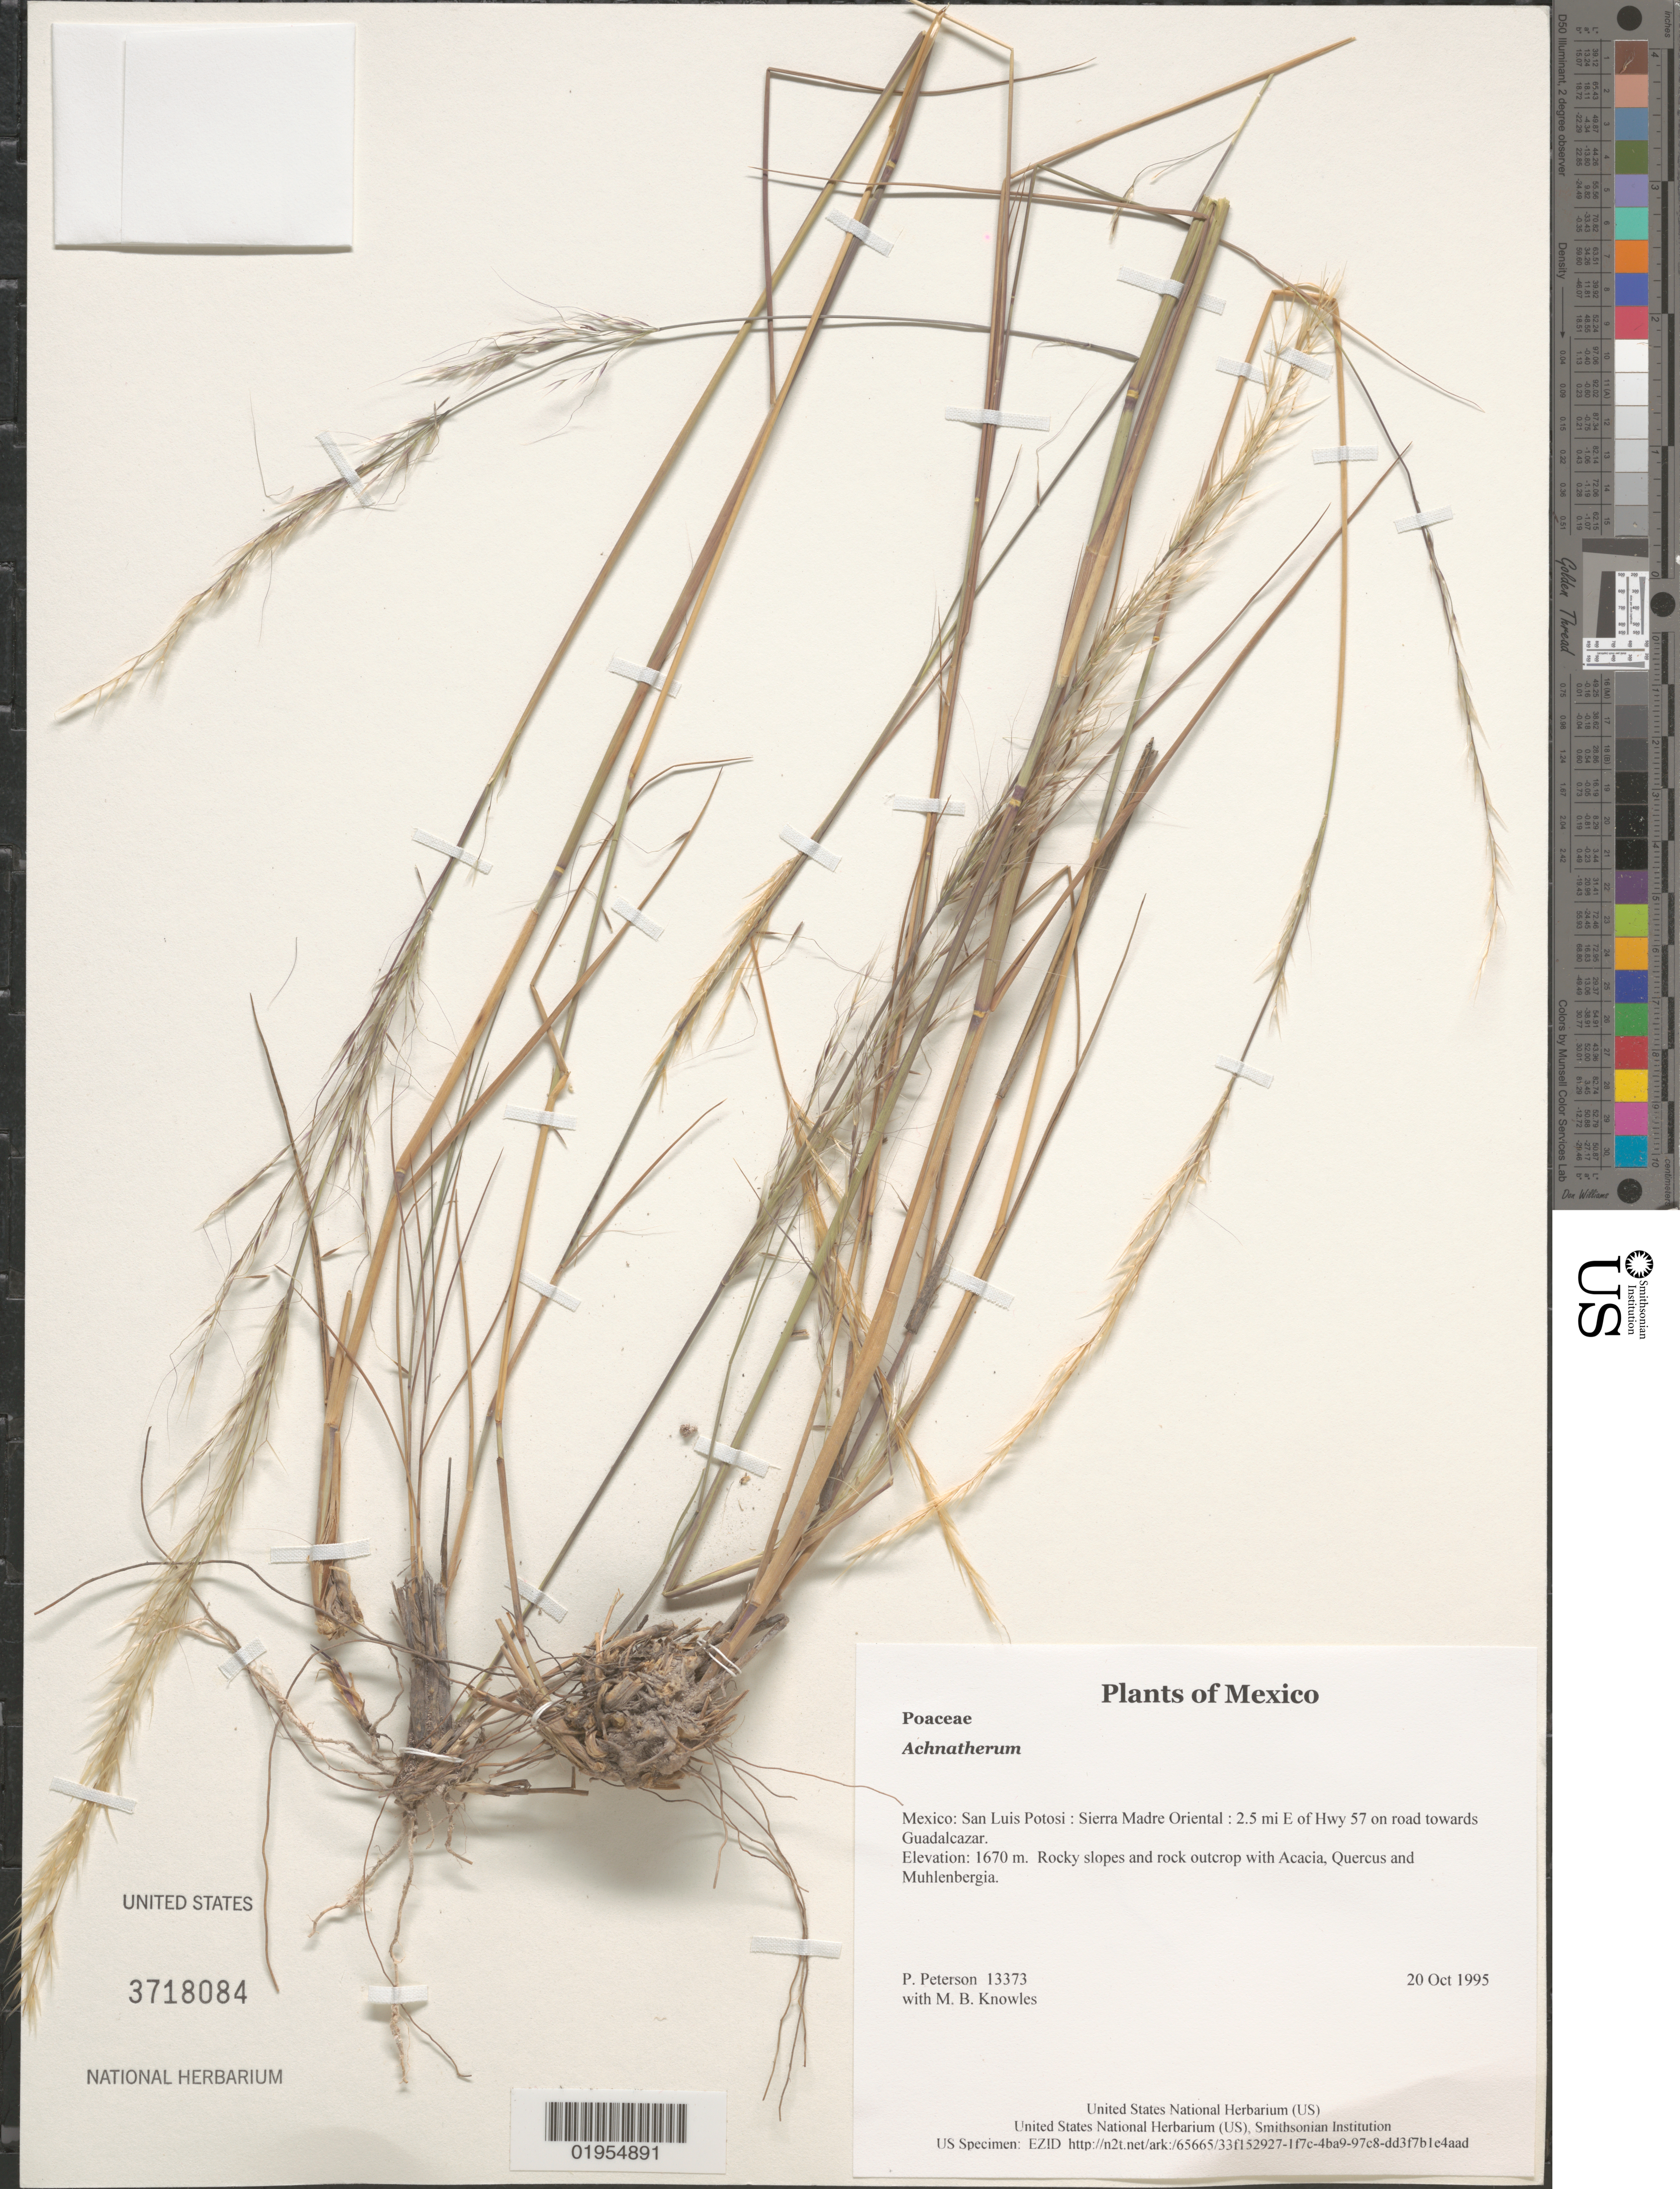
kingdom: Plantae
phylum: Tracheophyta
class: Liliopsida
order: Poales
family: Poaceae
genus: Pseudoeriocoma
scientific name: Pseudoeriocoma sp.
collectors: P. M. Peterson & M. B. Knowles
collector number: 13373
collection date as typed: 20 Oct 1995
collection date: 1995-10-20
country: Mexico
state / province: San Luis Potosi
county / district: Sierra Madre Oriental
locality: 2.5 mi E of Hwy 57 on road towards Guadalcazar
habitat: Rocky slopes and rock outcrop with Acacia, Quercus and Muhlenbergia.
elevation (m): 1670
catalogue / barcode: US 3718084